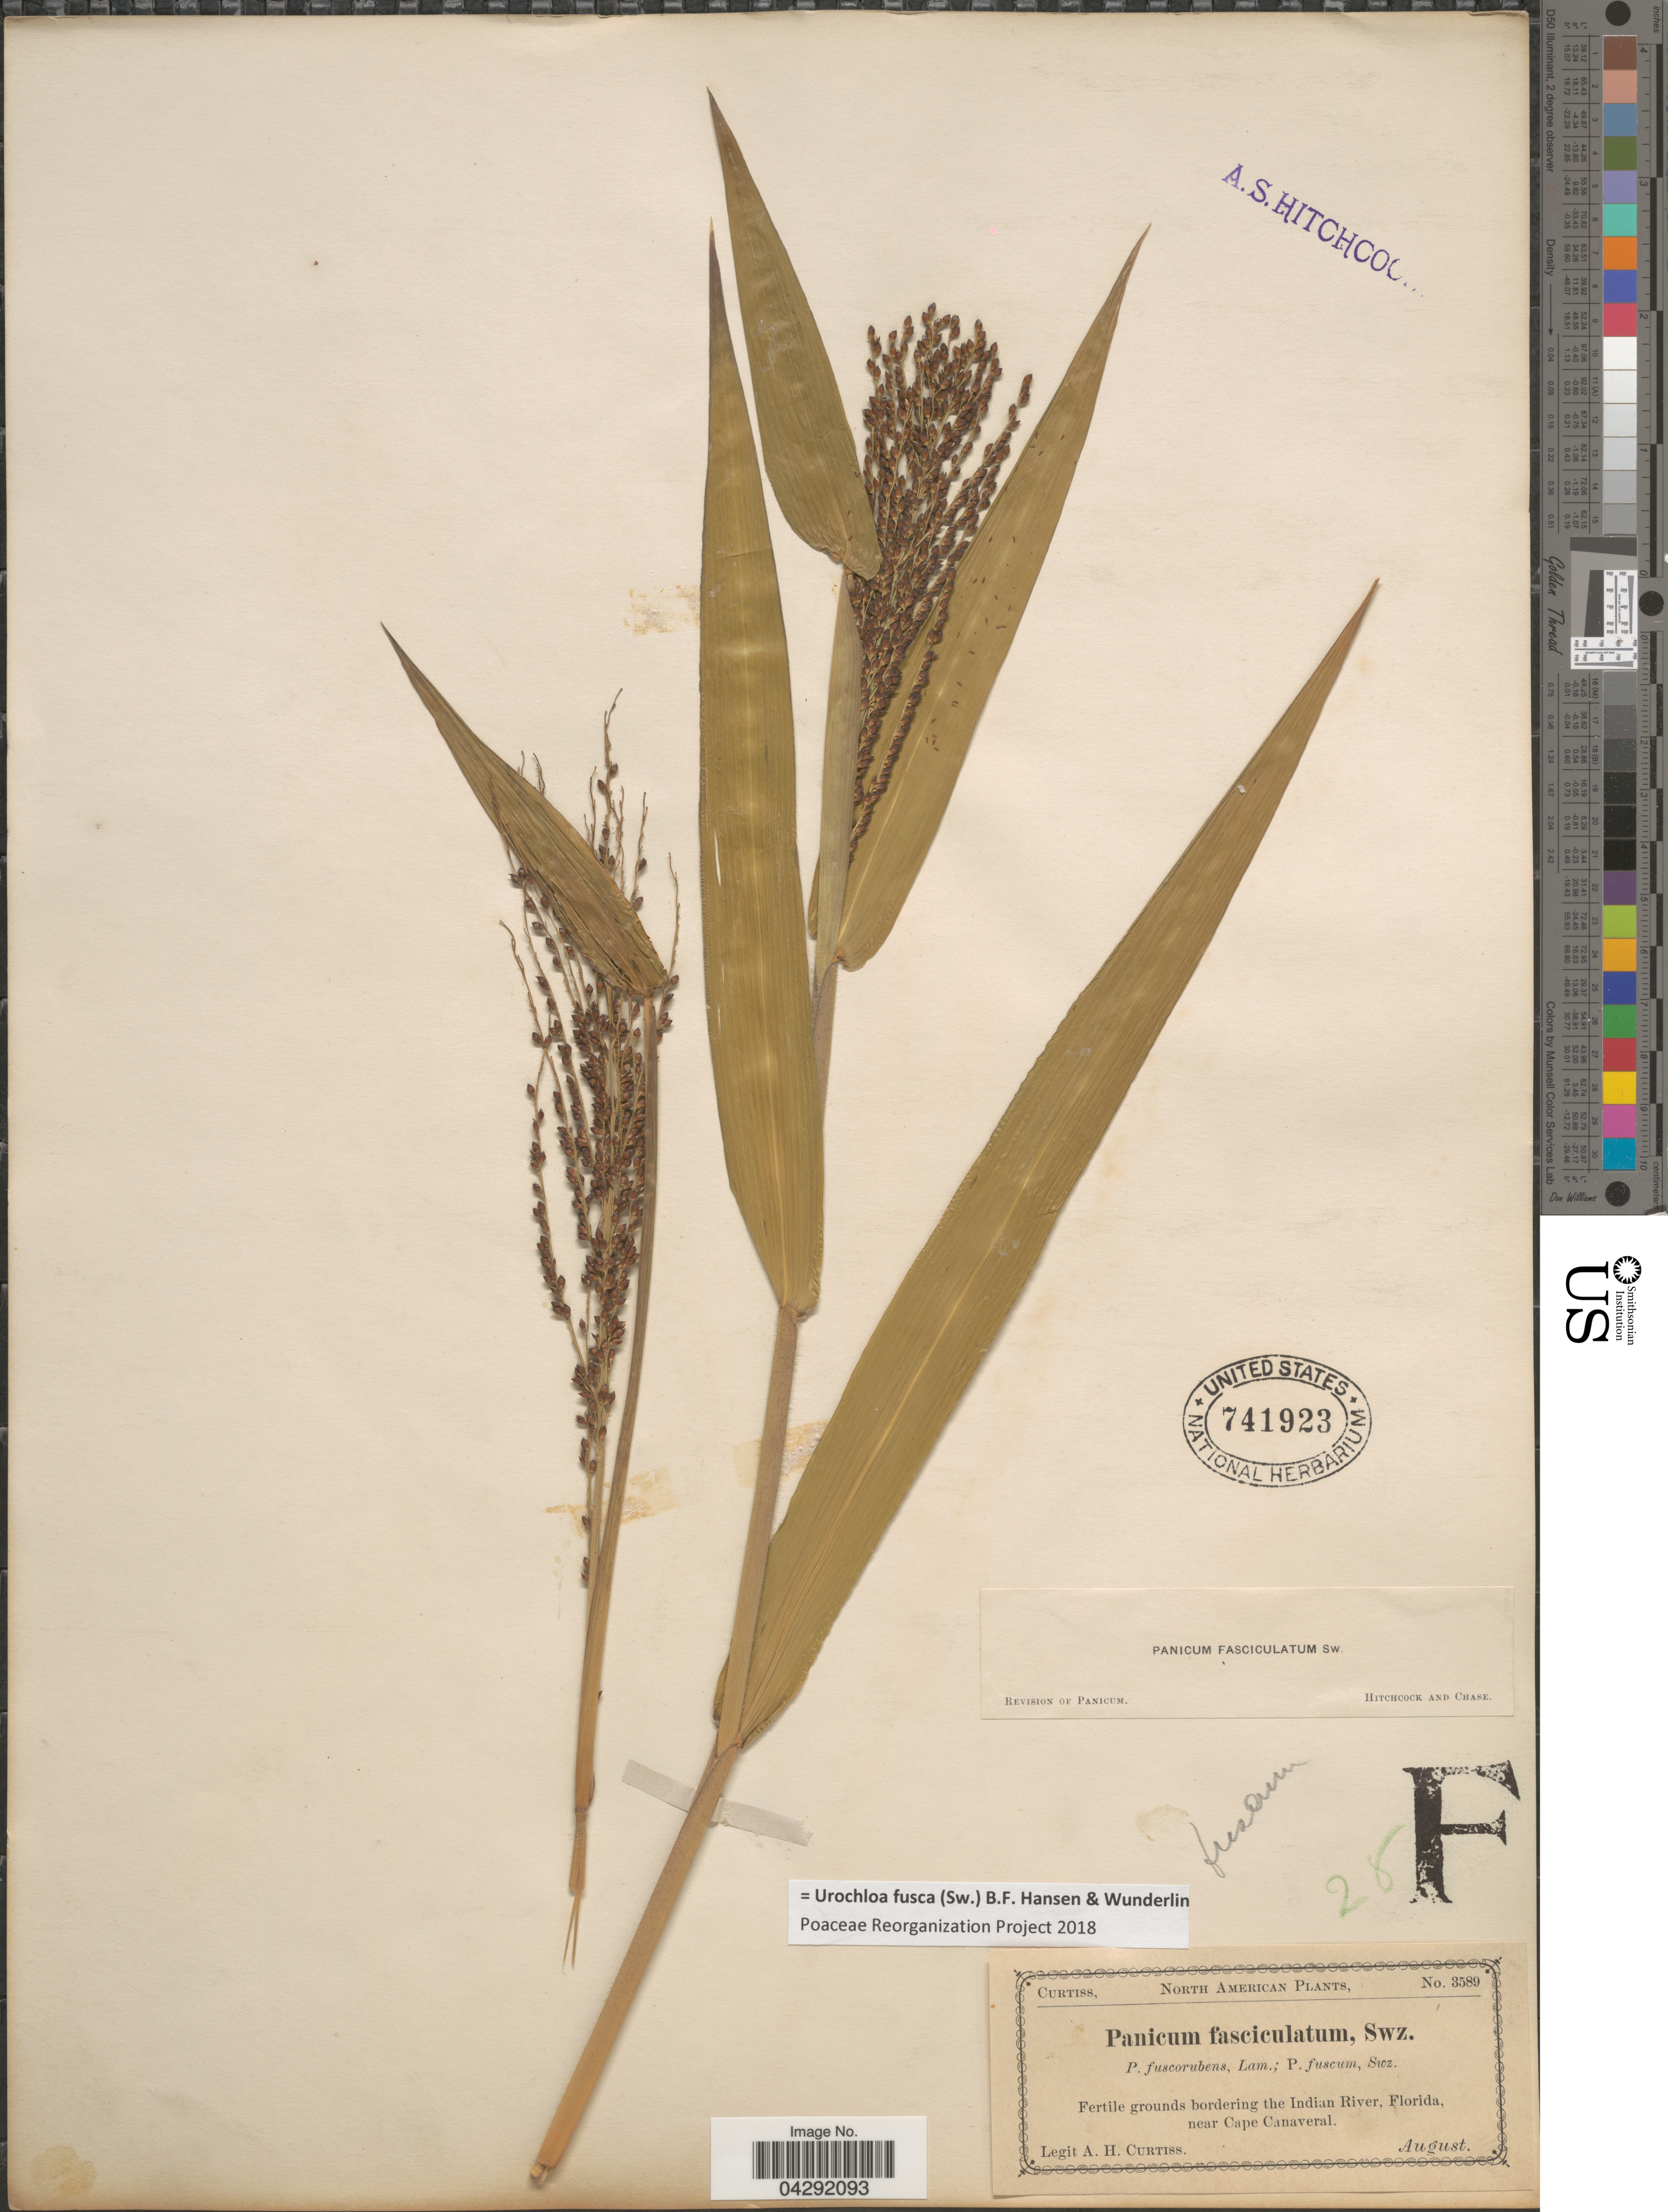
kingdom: Plantae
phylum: Tracheophyta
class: Liliopsida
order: Poales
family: Poaceae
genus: Urochloa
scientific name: Urochloa fusca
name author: (Sw.) B.F. Hansen & Wunderlin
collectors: A. H. Curtiss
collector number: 3589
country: United States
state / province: Florida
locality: Fertile grounds bordering the Indian River, near Cape Canaveral.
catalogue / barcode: US 741923